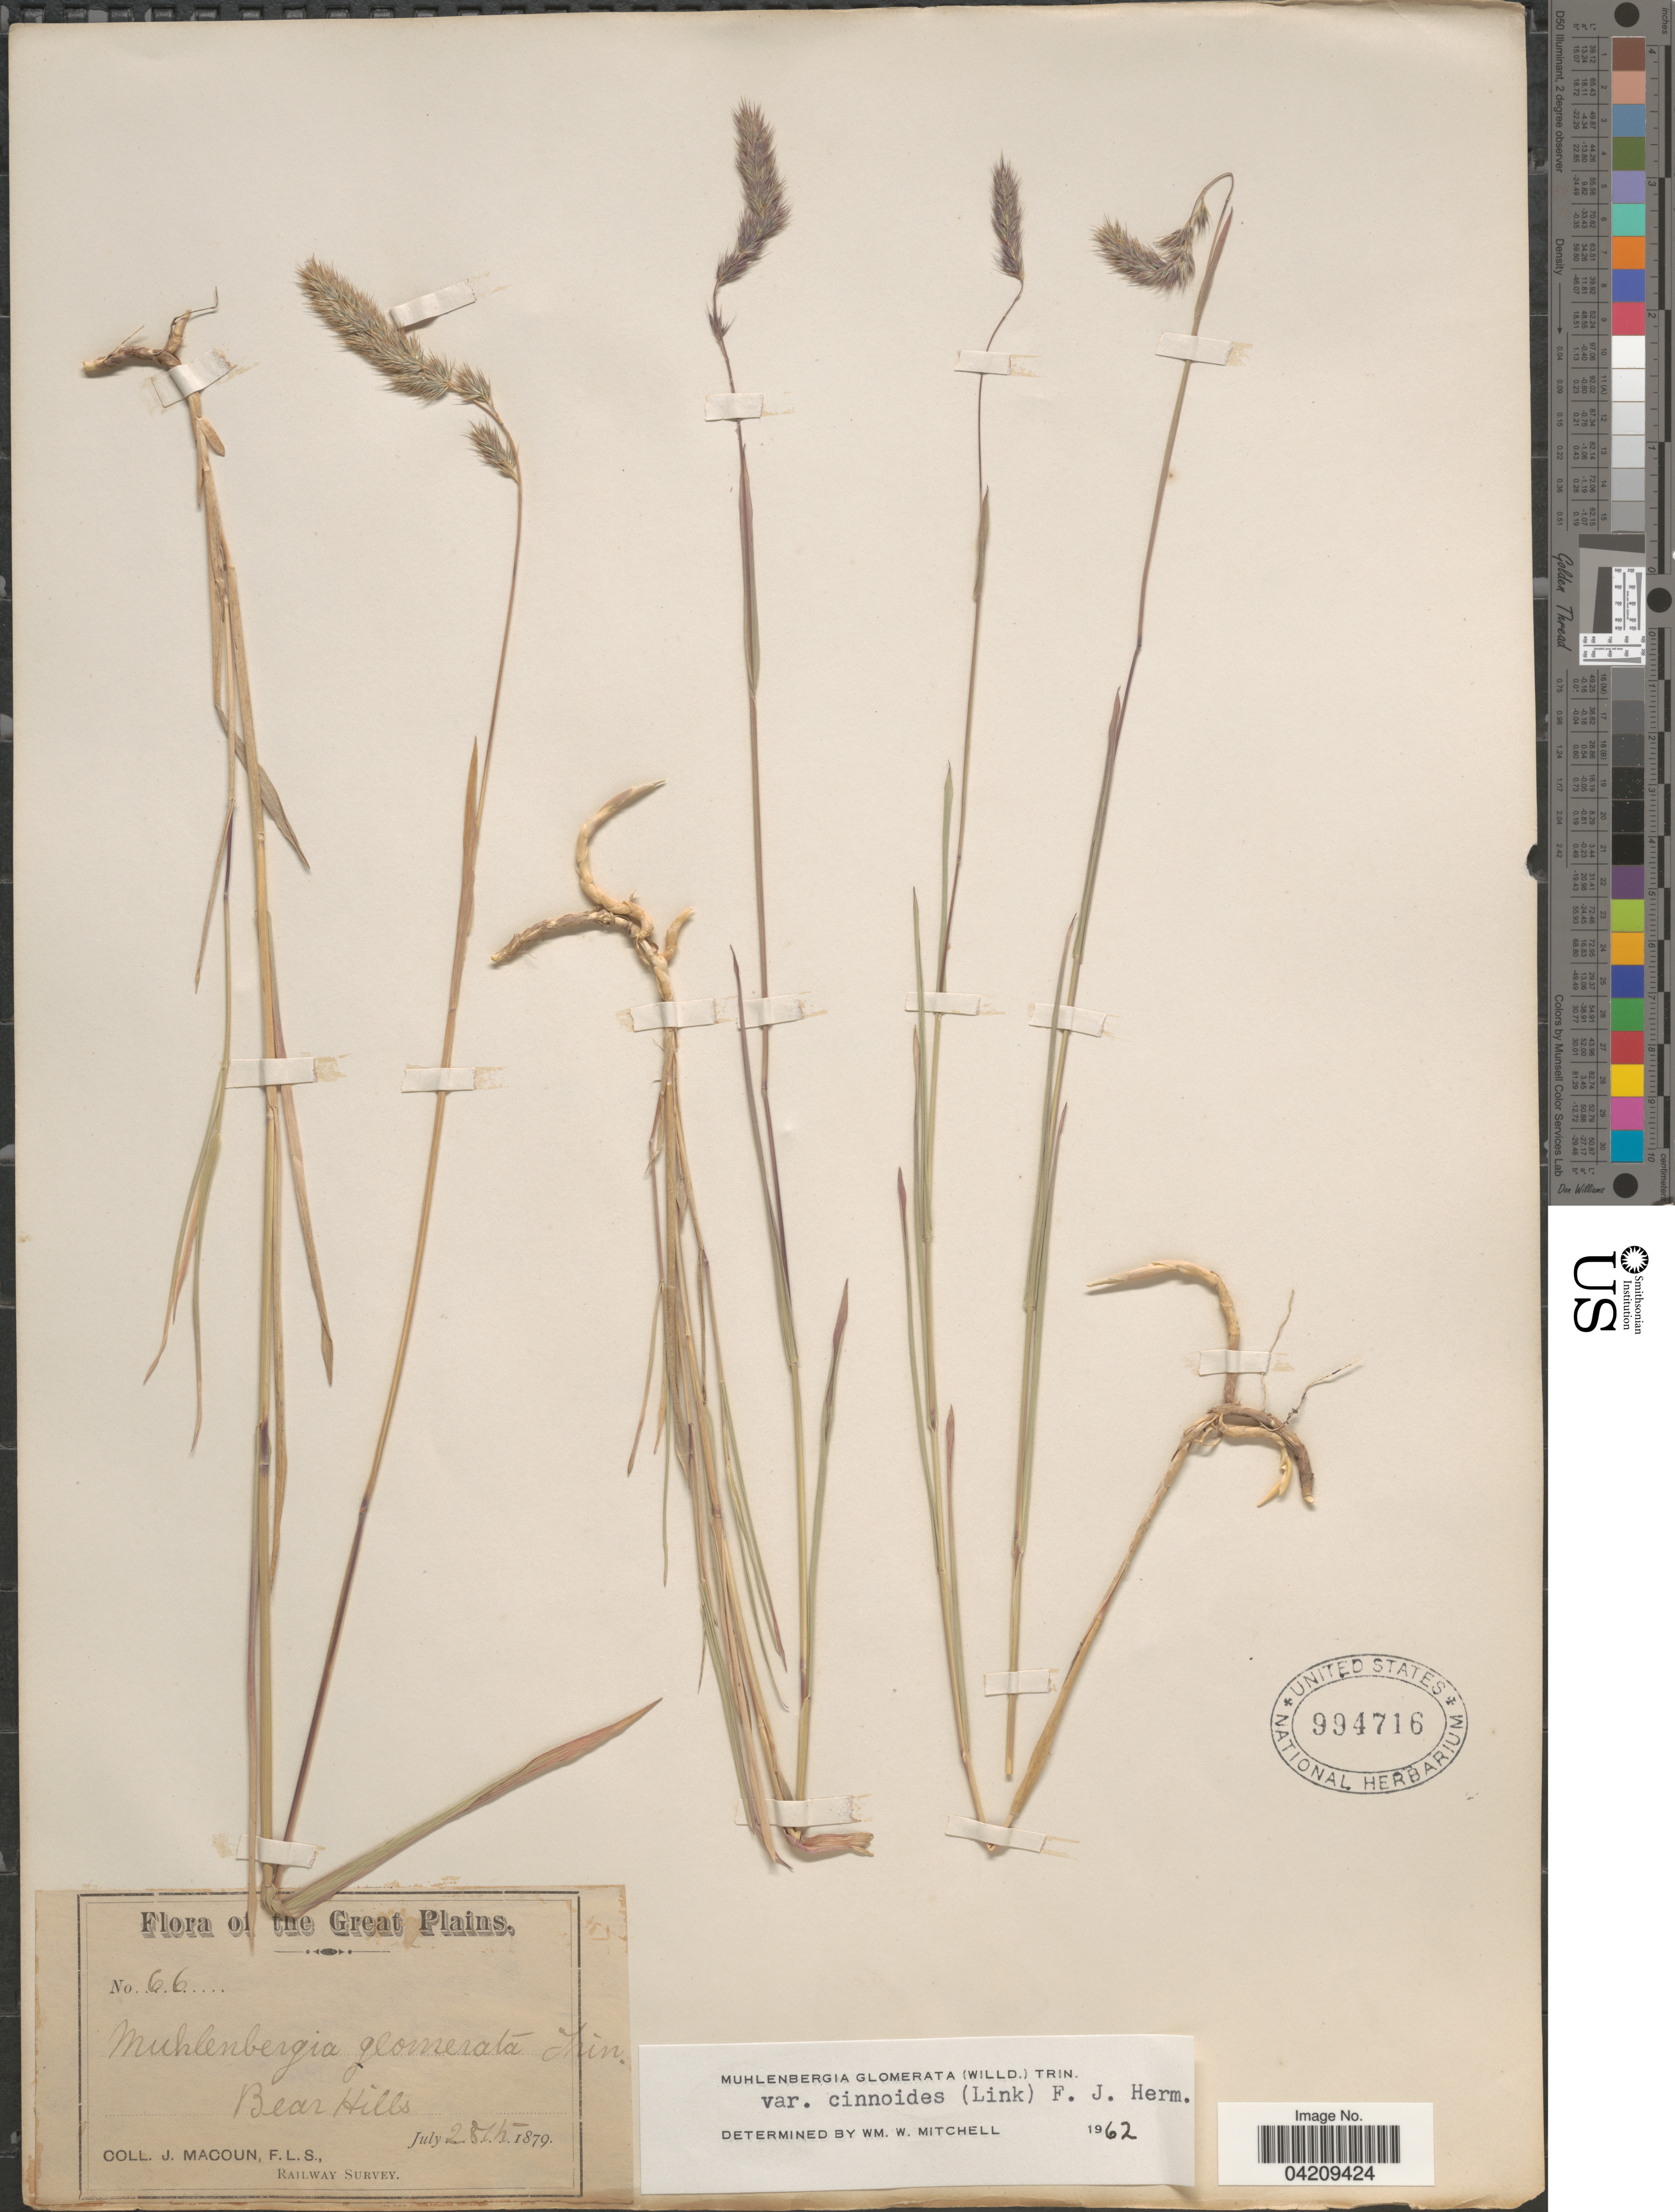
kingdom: Plantae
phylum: Tracheophyta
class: Liliopsida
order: Poales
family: Poaceae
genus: Muhlenbergia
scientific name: Muhlenbergia glomerata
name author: (Willd.) Trin.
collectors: J. Macoun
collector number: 66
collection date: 1879-07-28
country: Canada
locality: Great Plains. Bear Hills. Railway Survey.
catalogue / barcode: US 994716